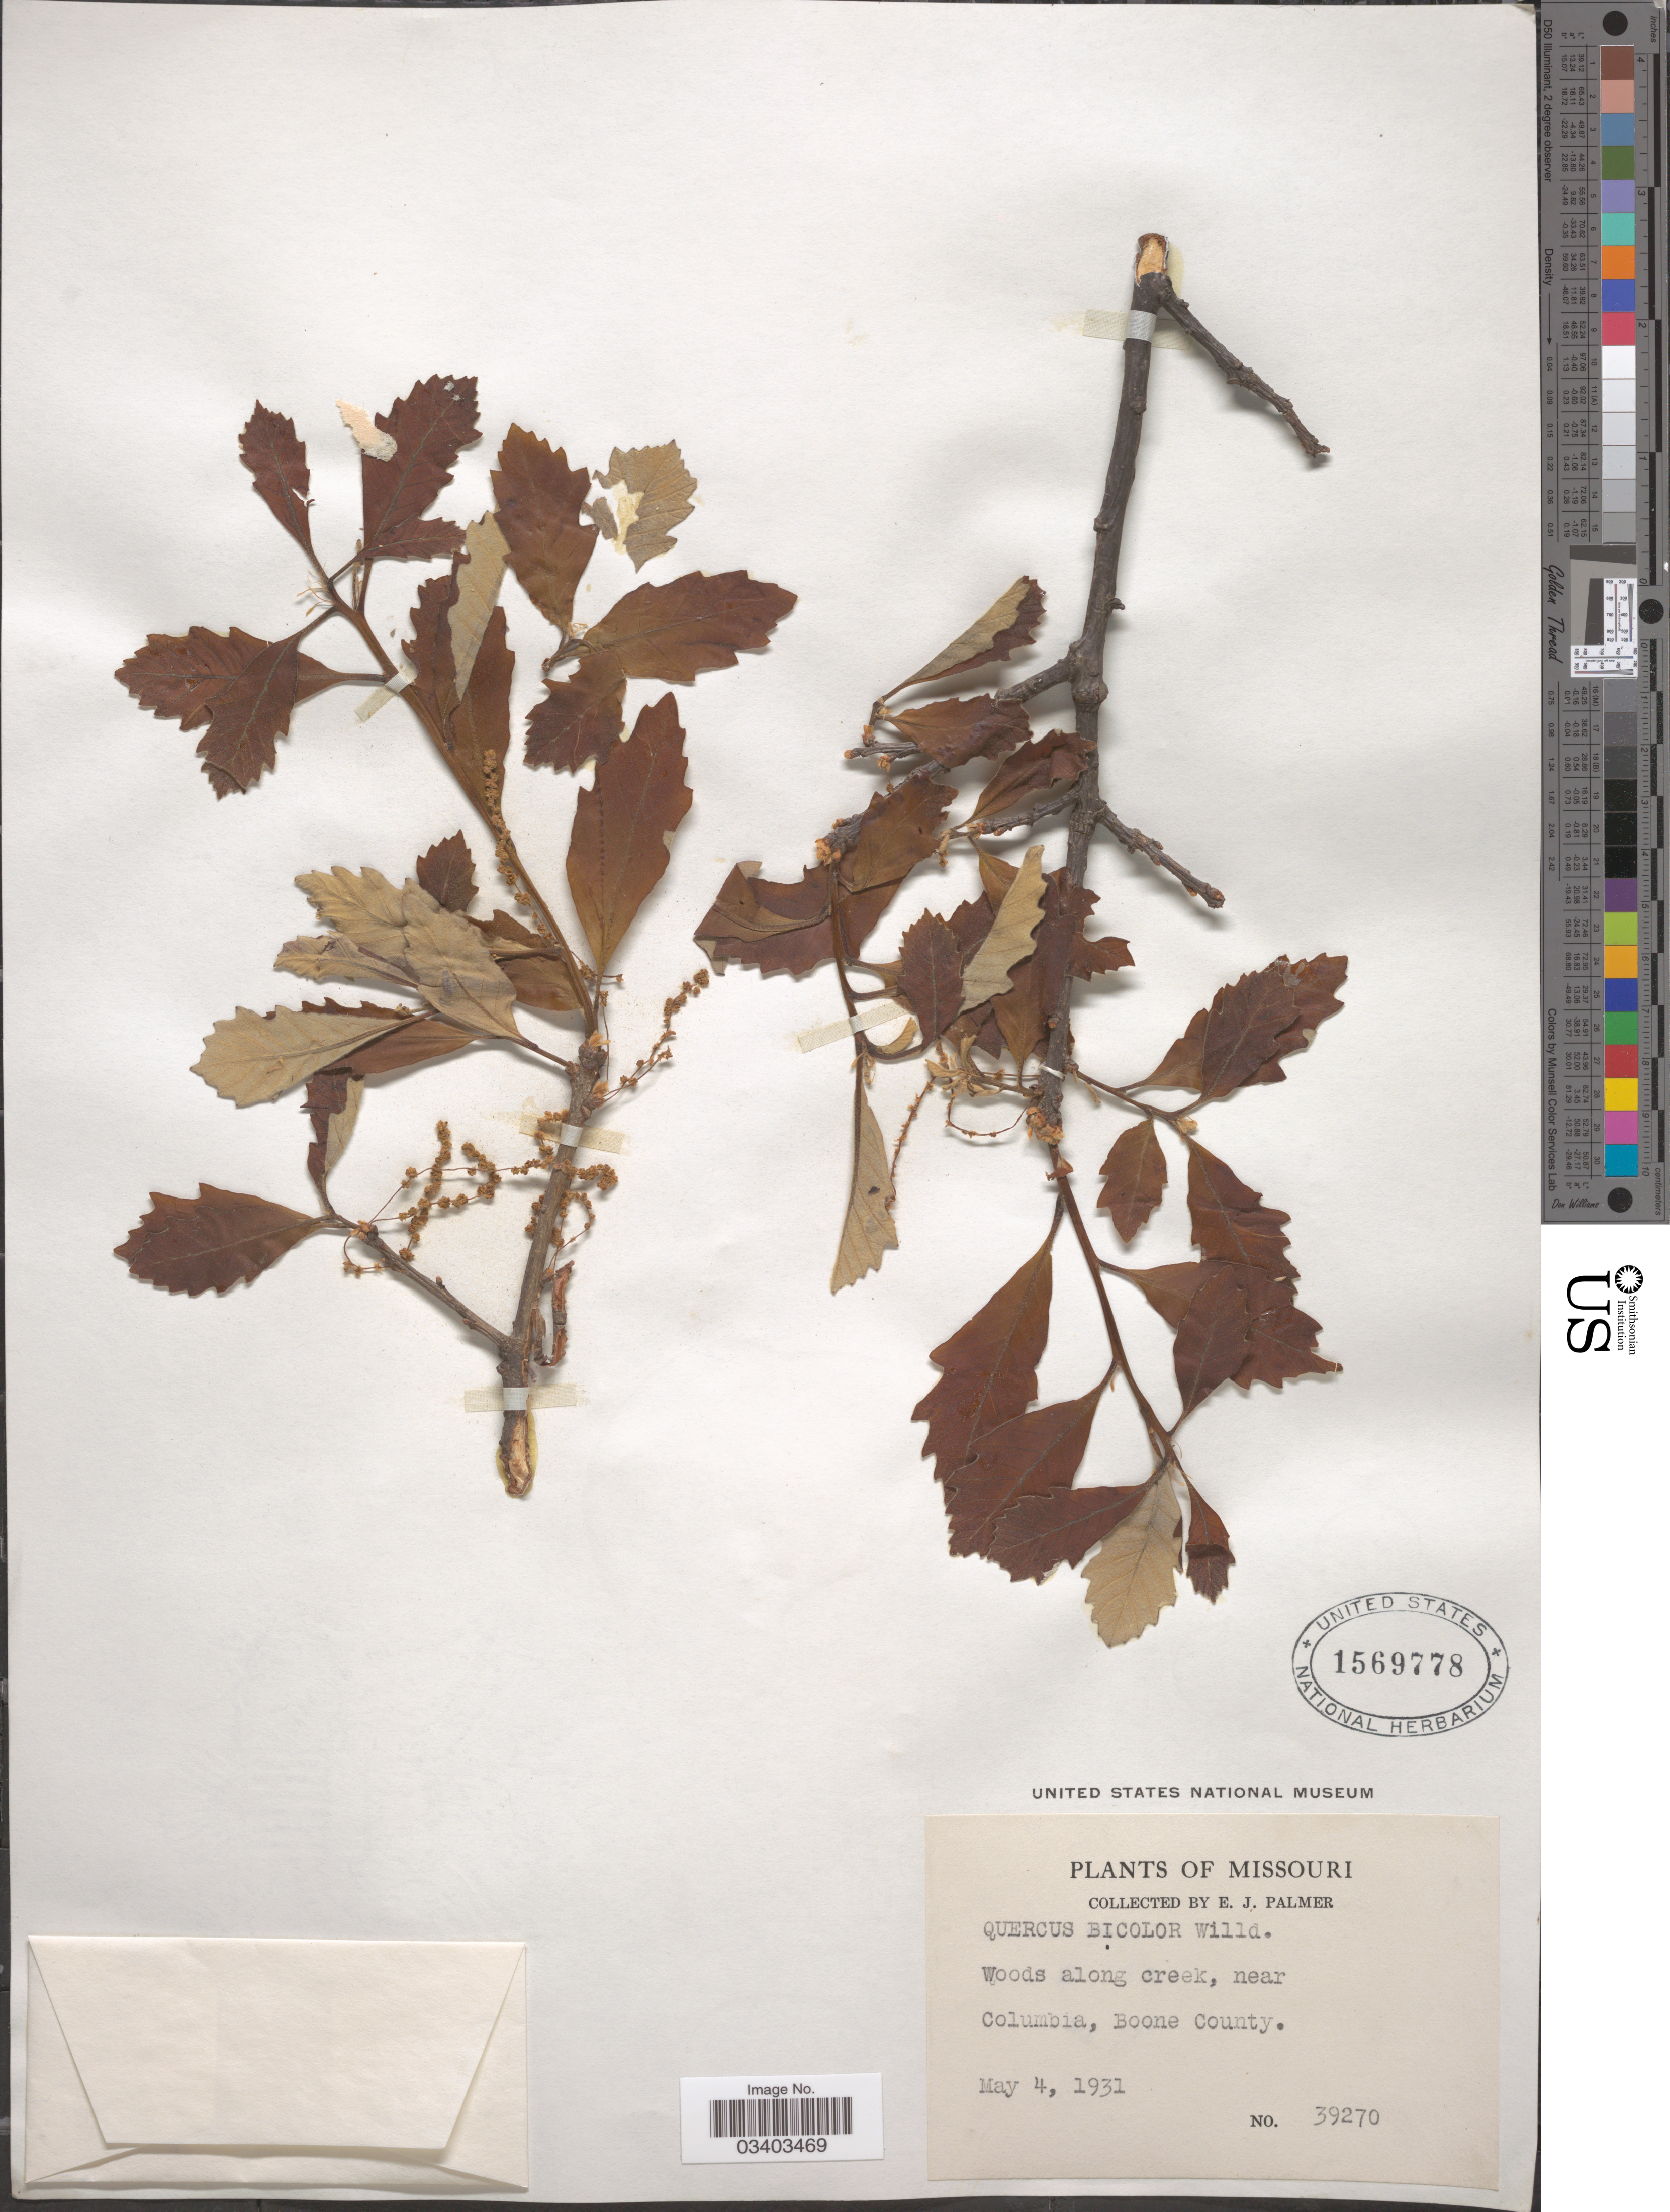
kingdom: Plantae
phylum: Tracheophyta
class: Magnoliopsida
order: Fagales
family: Fagaceae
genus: Quercus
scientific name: Quercus bicolor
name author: Willd.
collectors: E. J. Palmer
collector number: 39270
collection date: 1931-05-04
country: United States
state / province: Missouri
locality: Woods along creek, near Columbia, Boone County.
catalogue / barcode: US 1569778